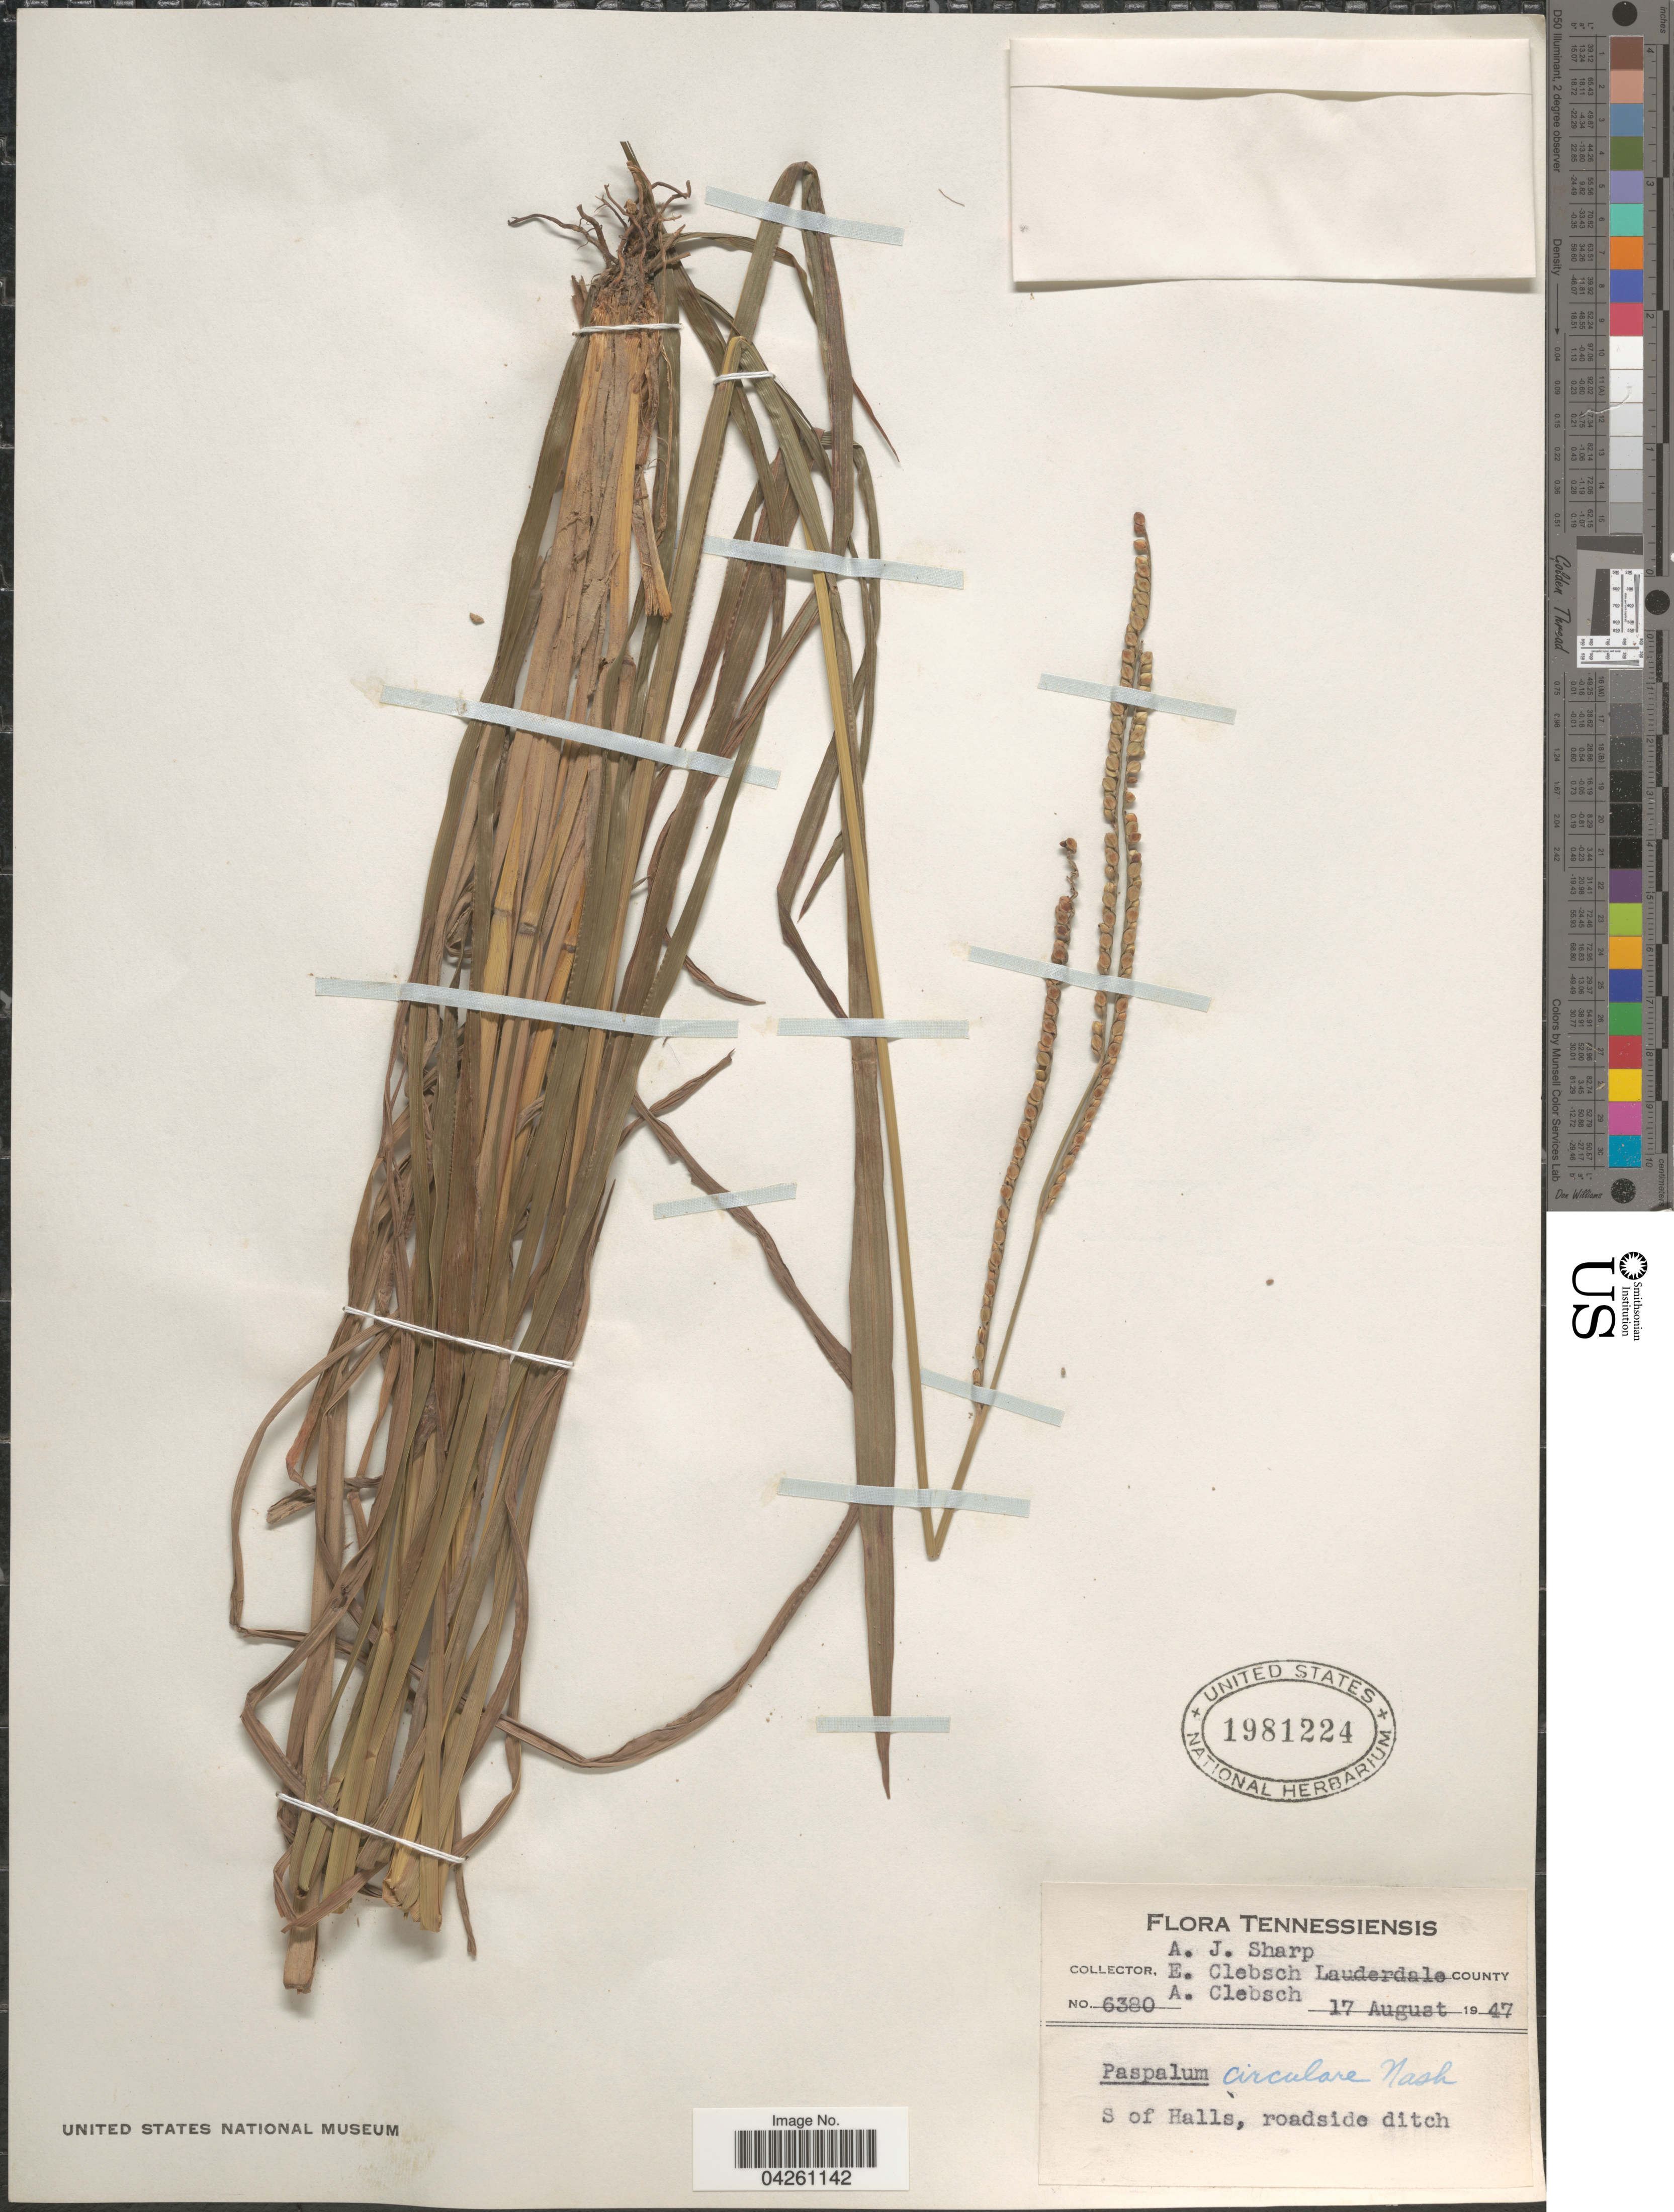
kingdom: Plantae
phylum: Tracheophyta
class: Liliopsida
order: Poales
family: Poaceae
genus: Paspalum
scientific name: Paspalum circulare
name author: Nash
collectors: A. J. Sharp, E. Clebsch & A. Clebsch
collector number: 6380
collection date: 1947-08-17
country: United States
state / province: Tennessee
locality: Lauderdale County. S of Halls, roadside ditch.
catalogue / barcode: US 1981224